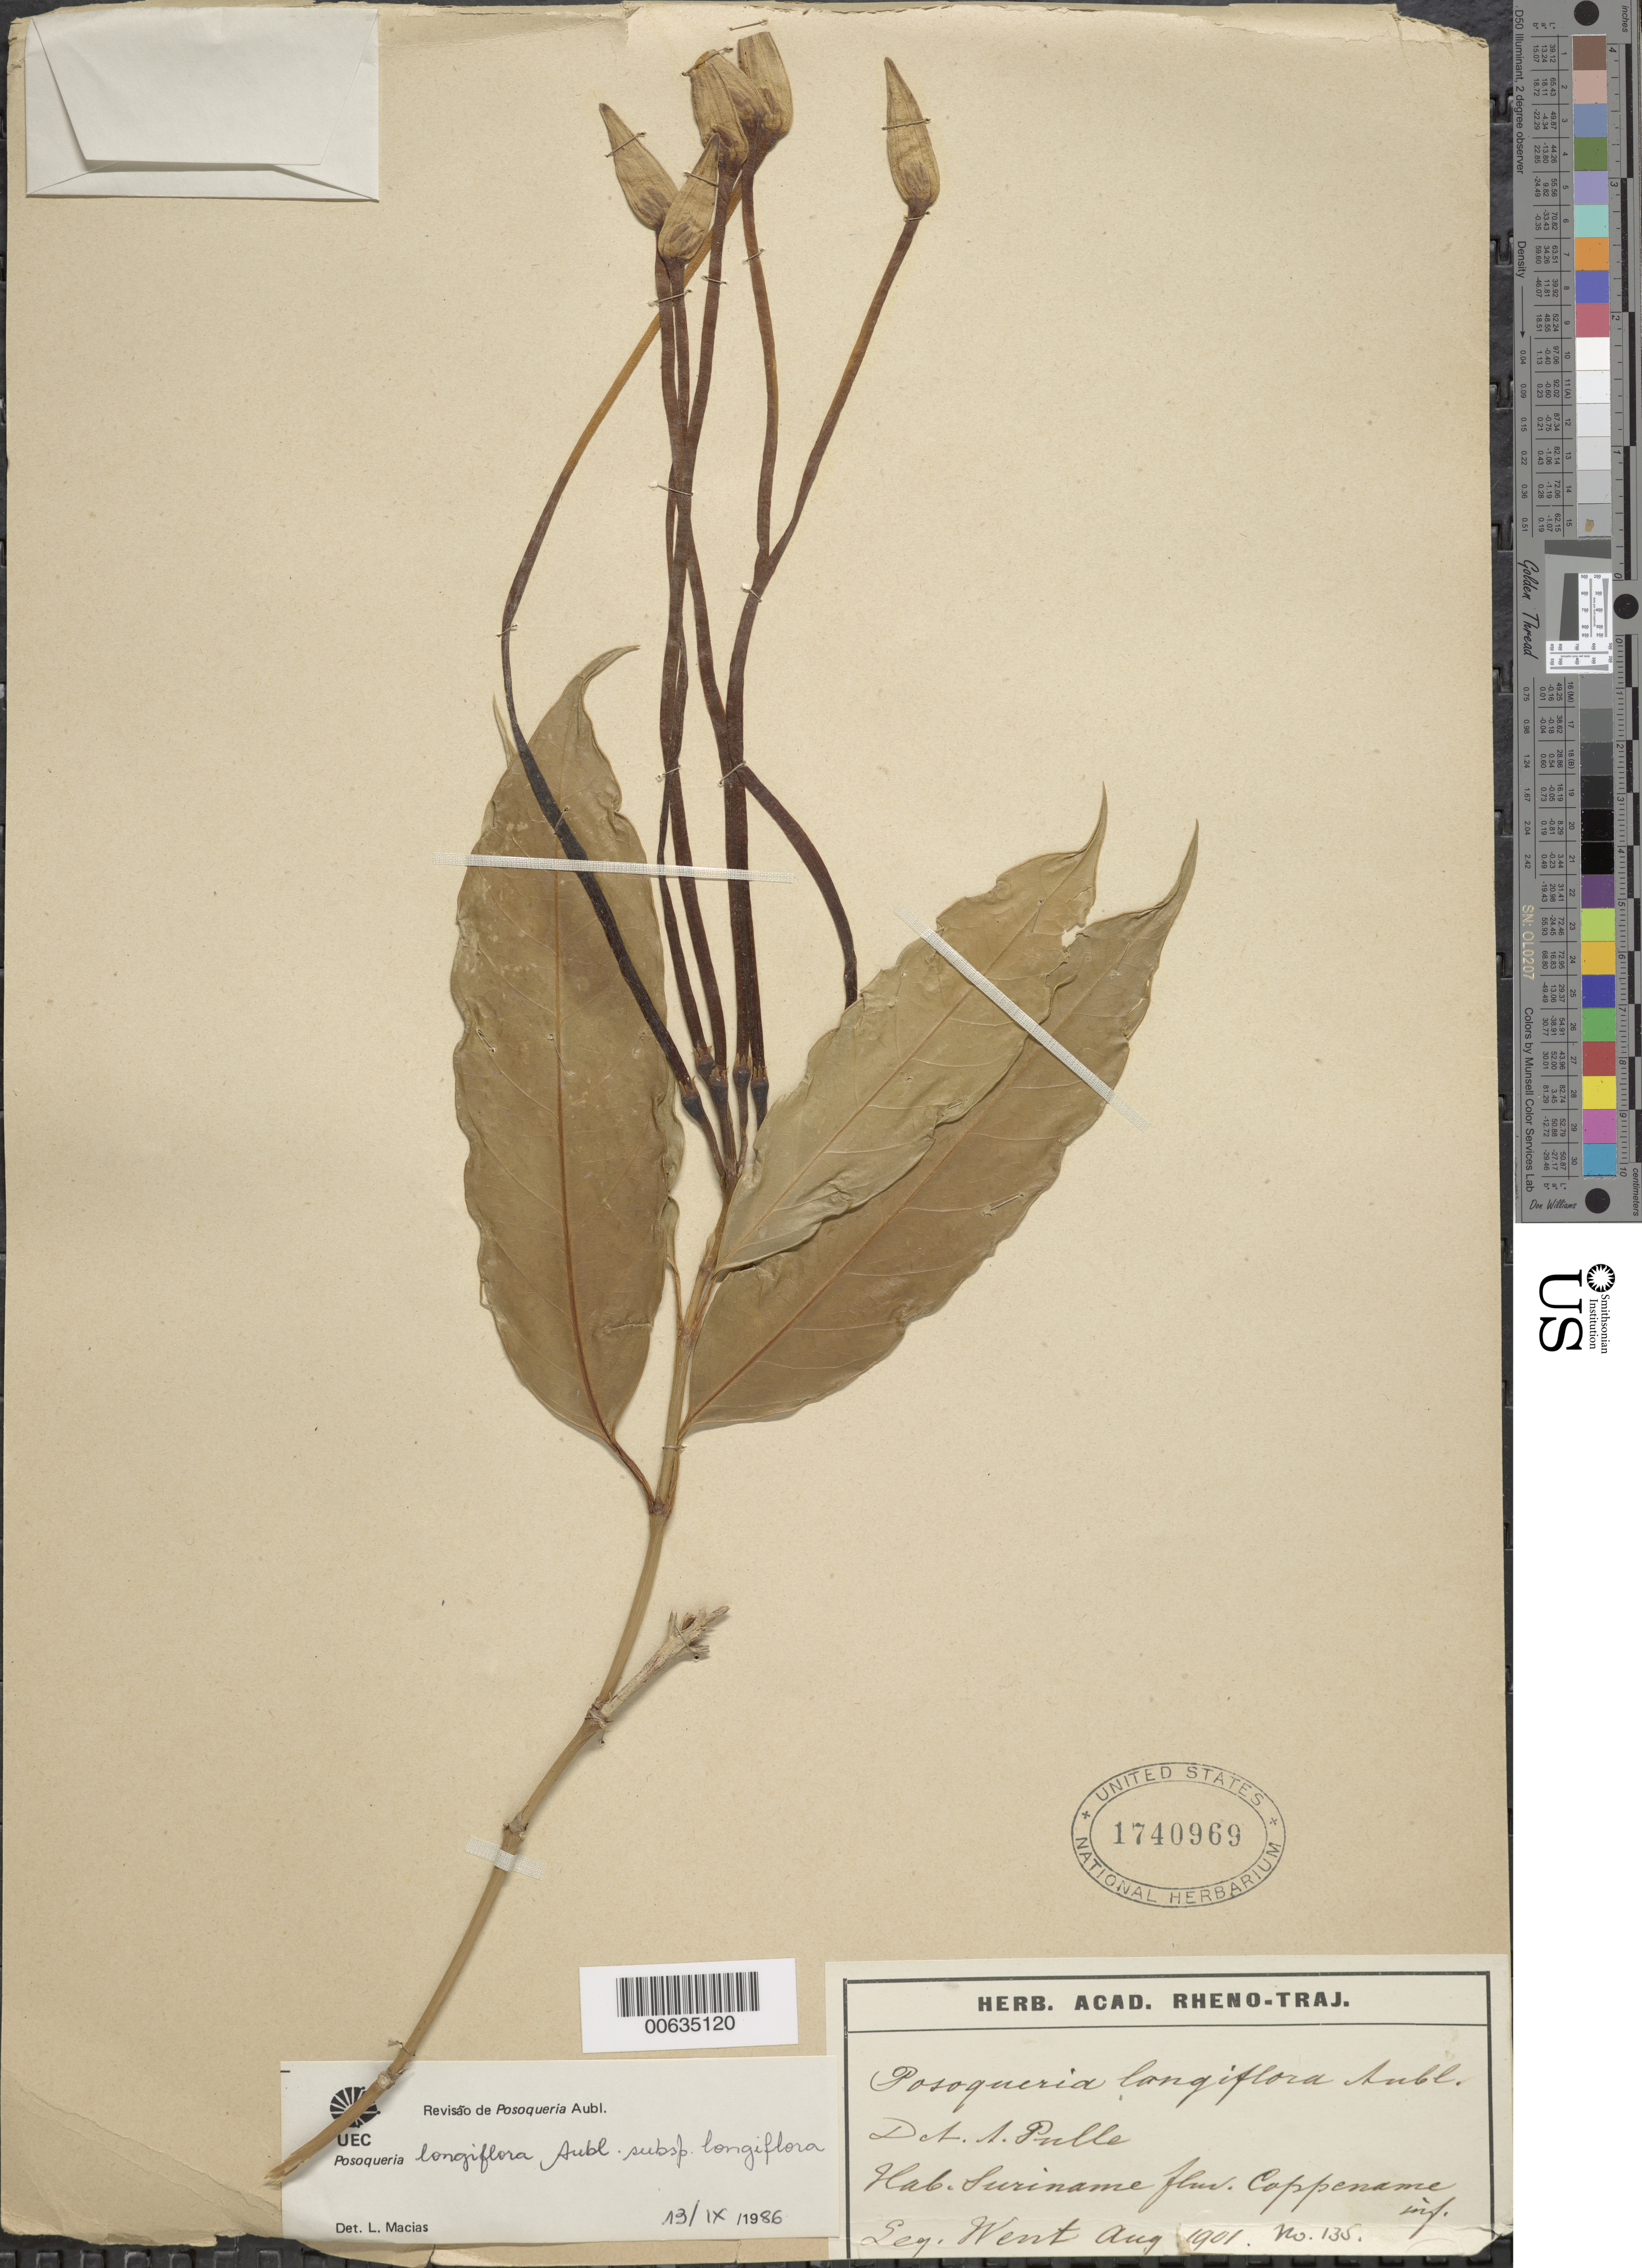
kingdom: Plantae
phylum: Tracheophyta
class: Magnoliopsida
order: Gentianales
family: Rubiaceae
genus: Posoqueria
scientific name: Posoqueria longiflora subsp. longiflora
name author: Aubl.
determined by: Macias, L.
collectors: F. A. Went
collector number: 135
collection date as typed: Aug-01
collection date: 2001-08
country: Suriname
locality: Coppename R.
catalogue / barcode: US 1740969